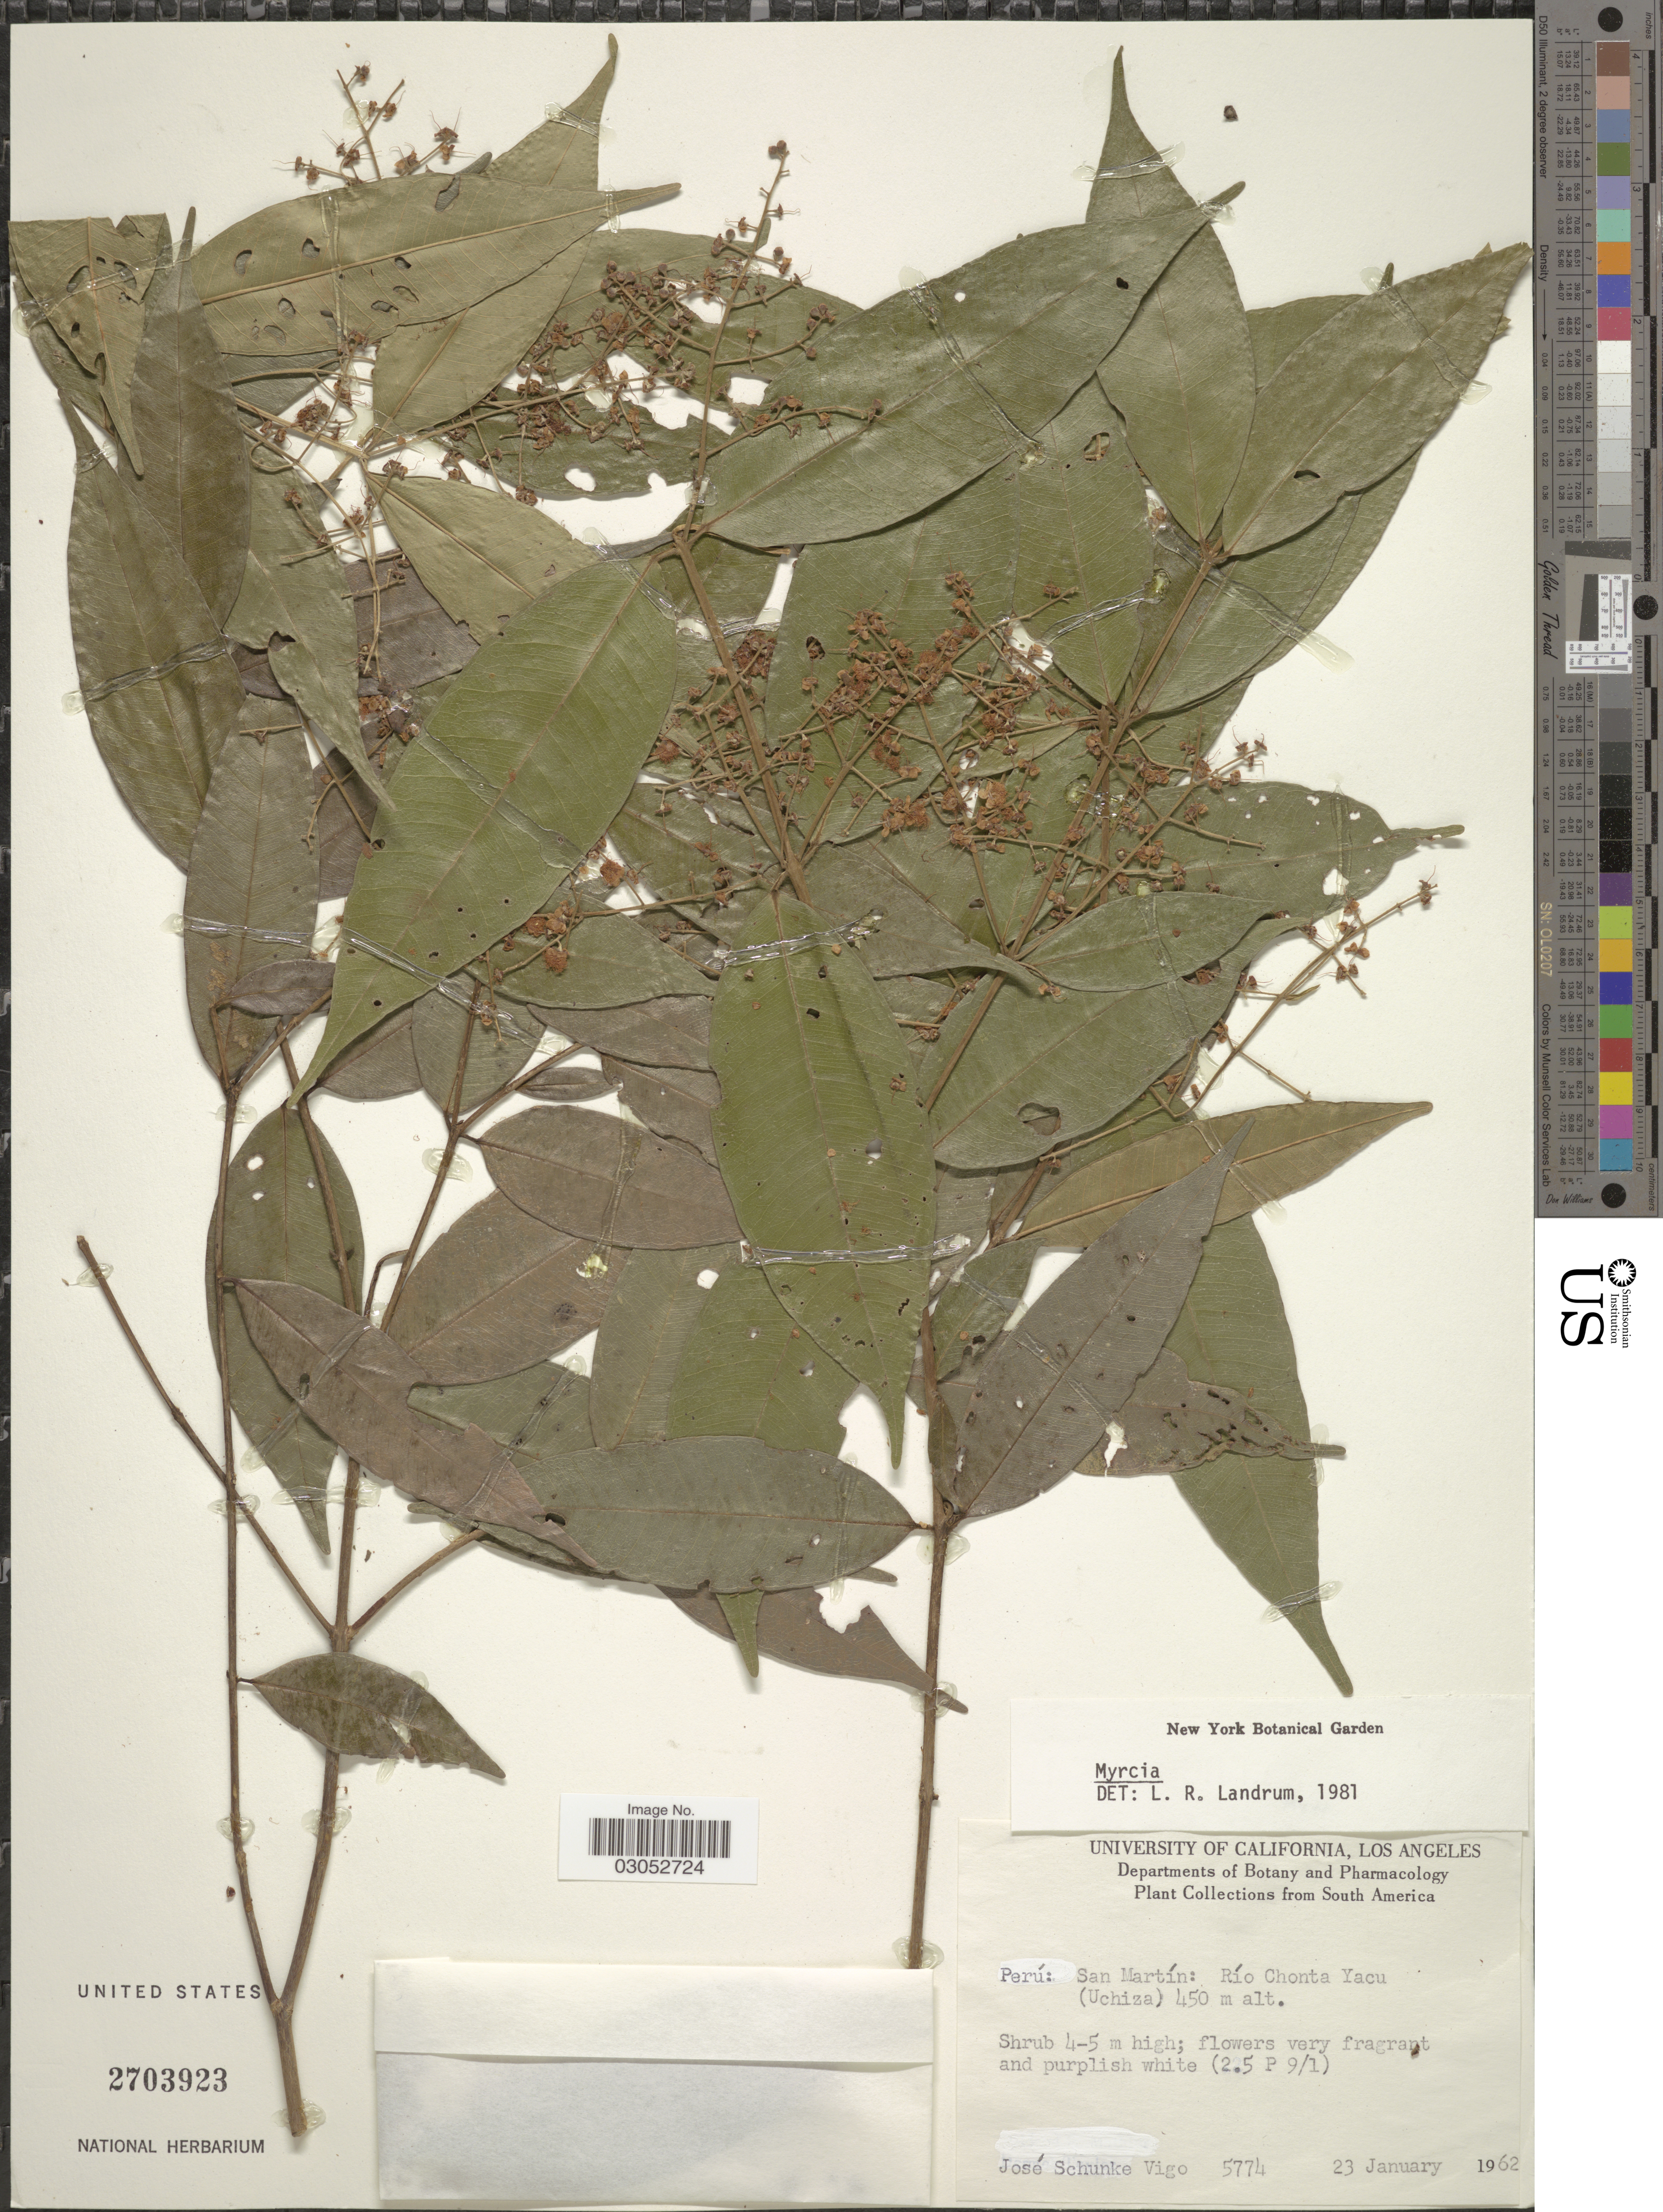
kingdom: Plantae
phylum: Tracheophyta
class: Magnoliopsida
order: Myrtales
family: Myrtaceae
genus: Myrcia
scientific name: Myrcia sp.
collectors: J. Schunke Vigo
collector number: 5774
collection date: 1962-01-23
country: Peru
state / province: San Martín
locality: Río Chonta Yacu (Uchiza).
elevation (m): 450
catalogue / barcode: US 2703923